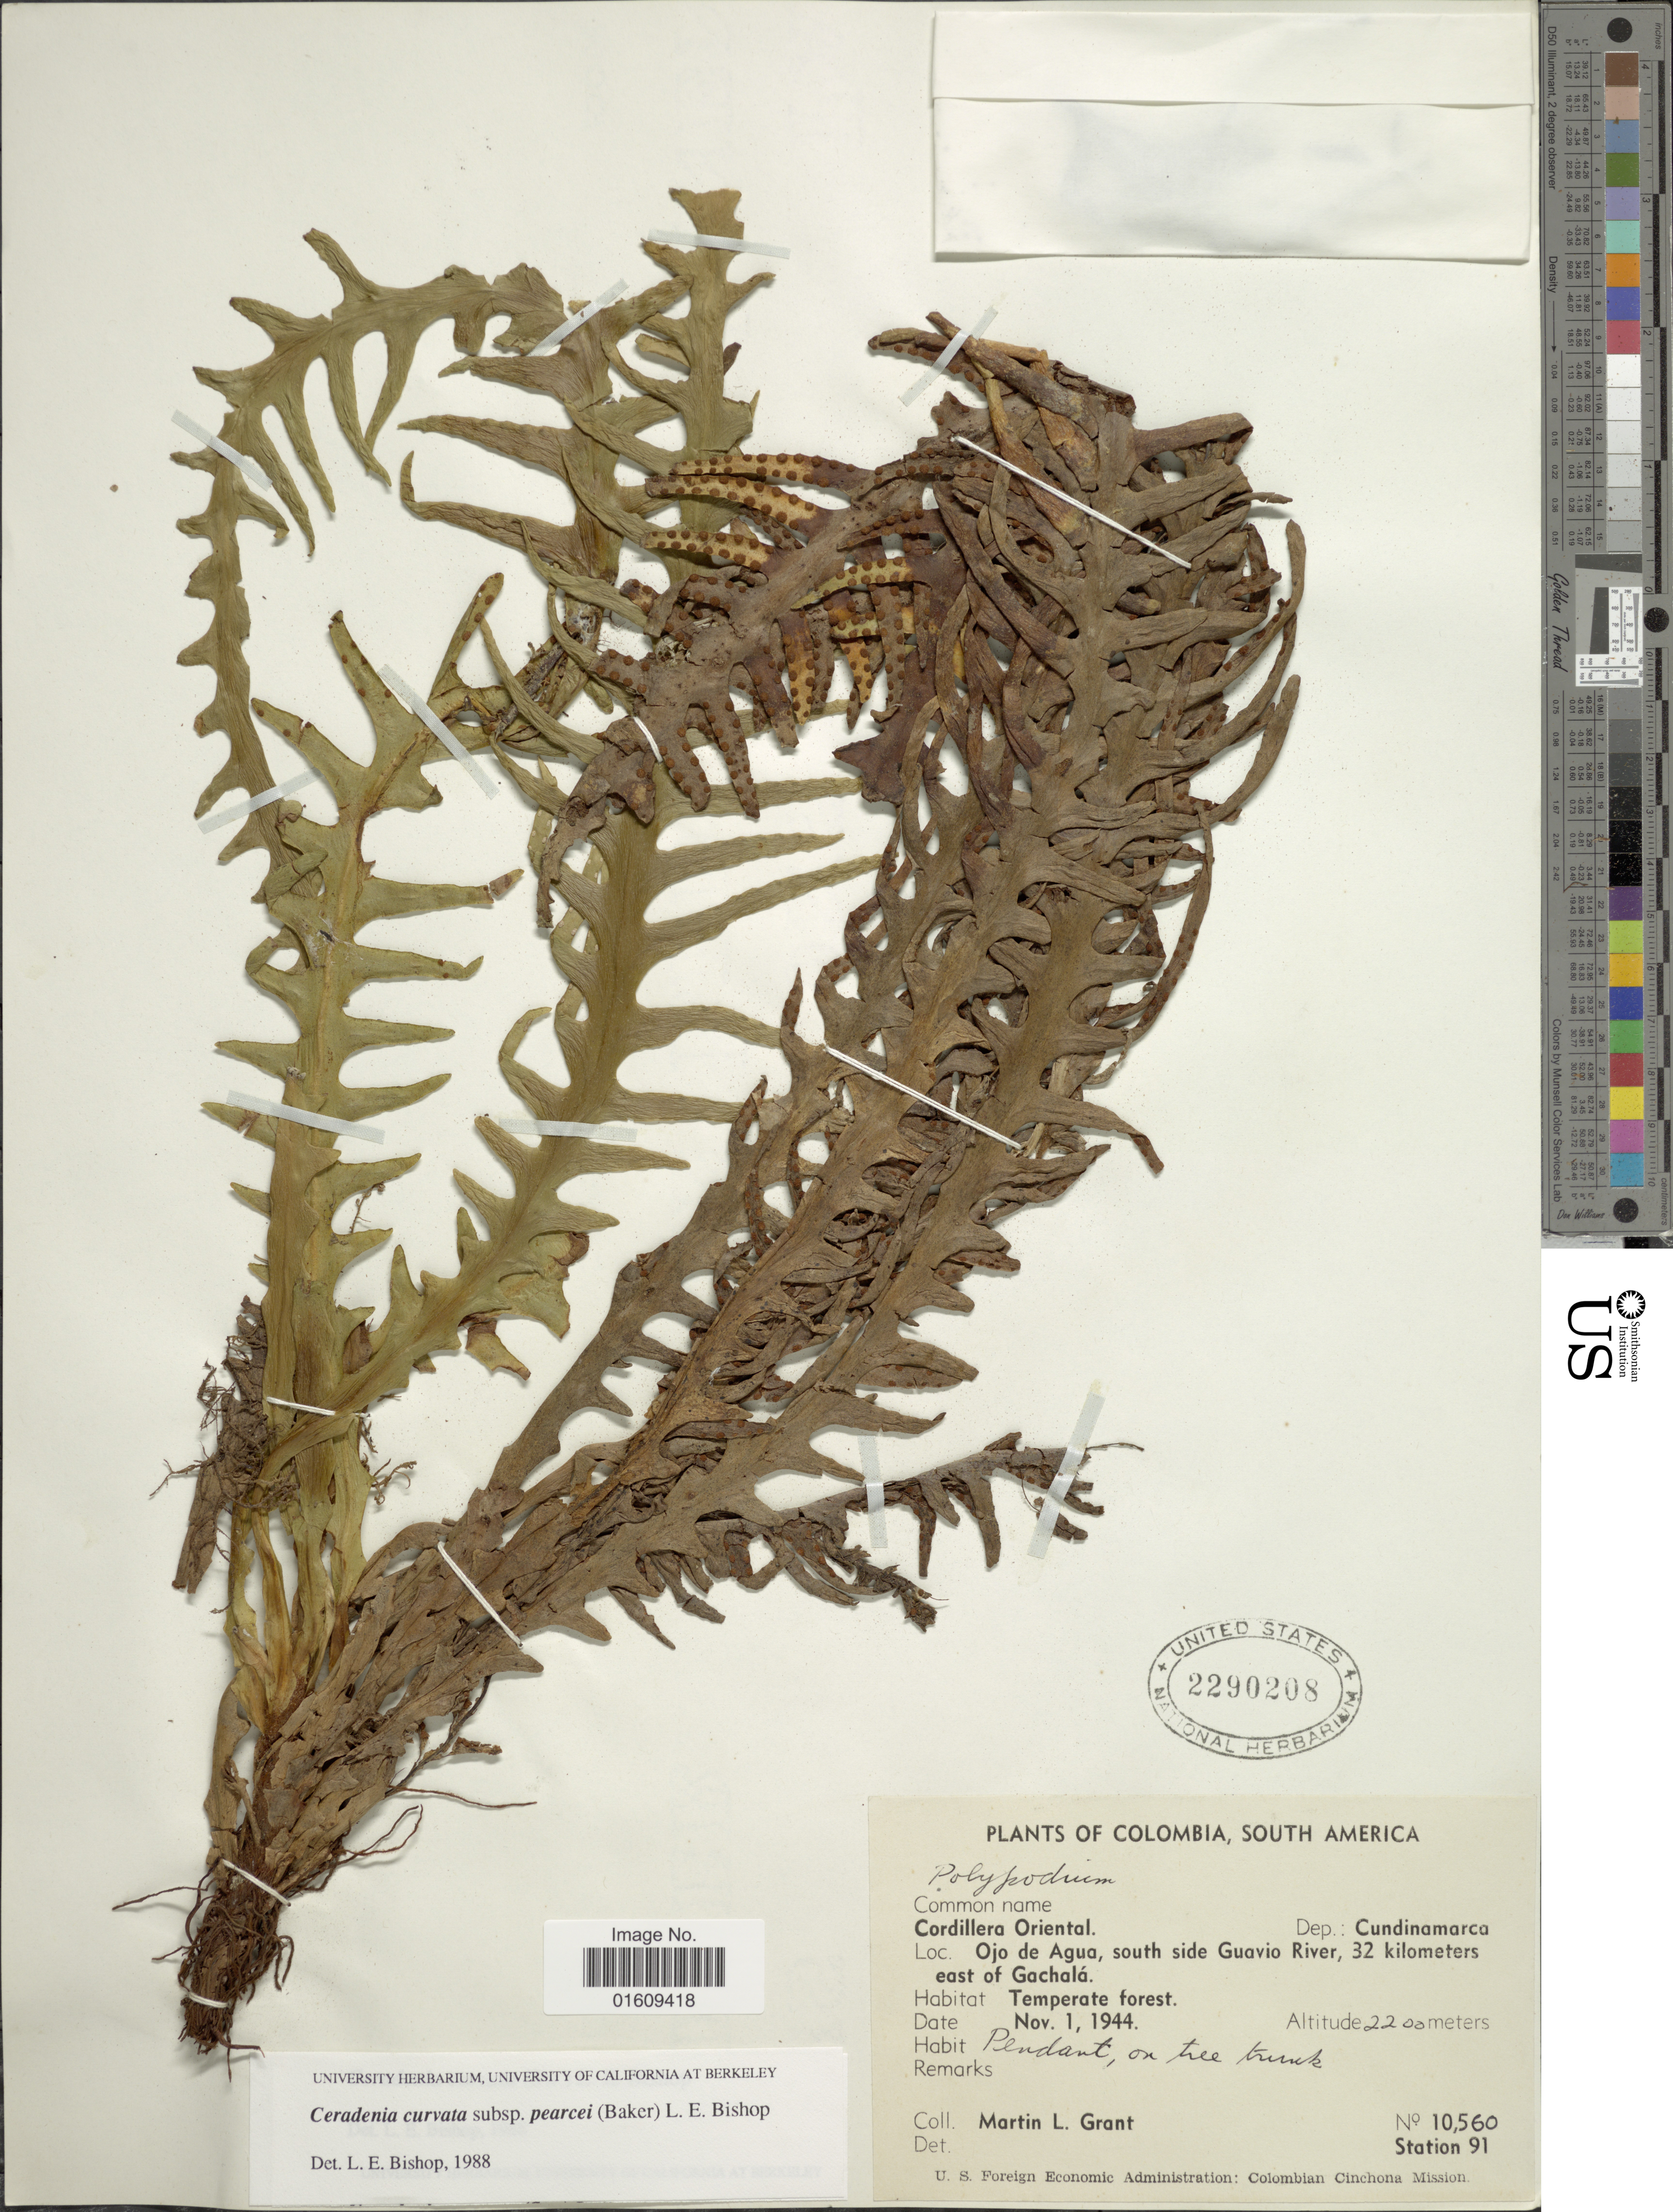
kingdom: Plantae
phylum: Tracheophyta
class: Polypodiopsida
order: Polypodiales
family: Polypodiaceae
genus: Ceradenia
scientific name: Ceradenia curvata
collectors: M. L. Grant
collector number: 10560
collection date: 1944-11-01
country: Colombia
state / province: Cundinamarca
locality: Colombia, South America, Cordillera Oriental, Dep.: Cundinamarca, Ojo de Agua, south side Guavio River, 32 kilometers east of Gachalá.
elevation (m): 2200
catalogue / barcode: US 2290208